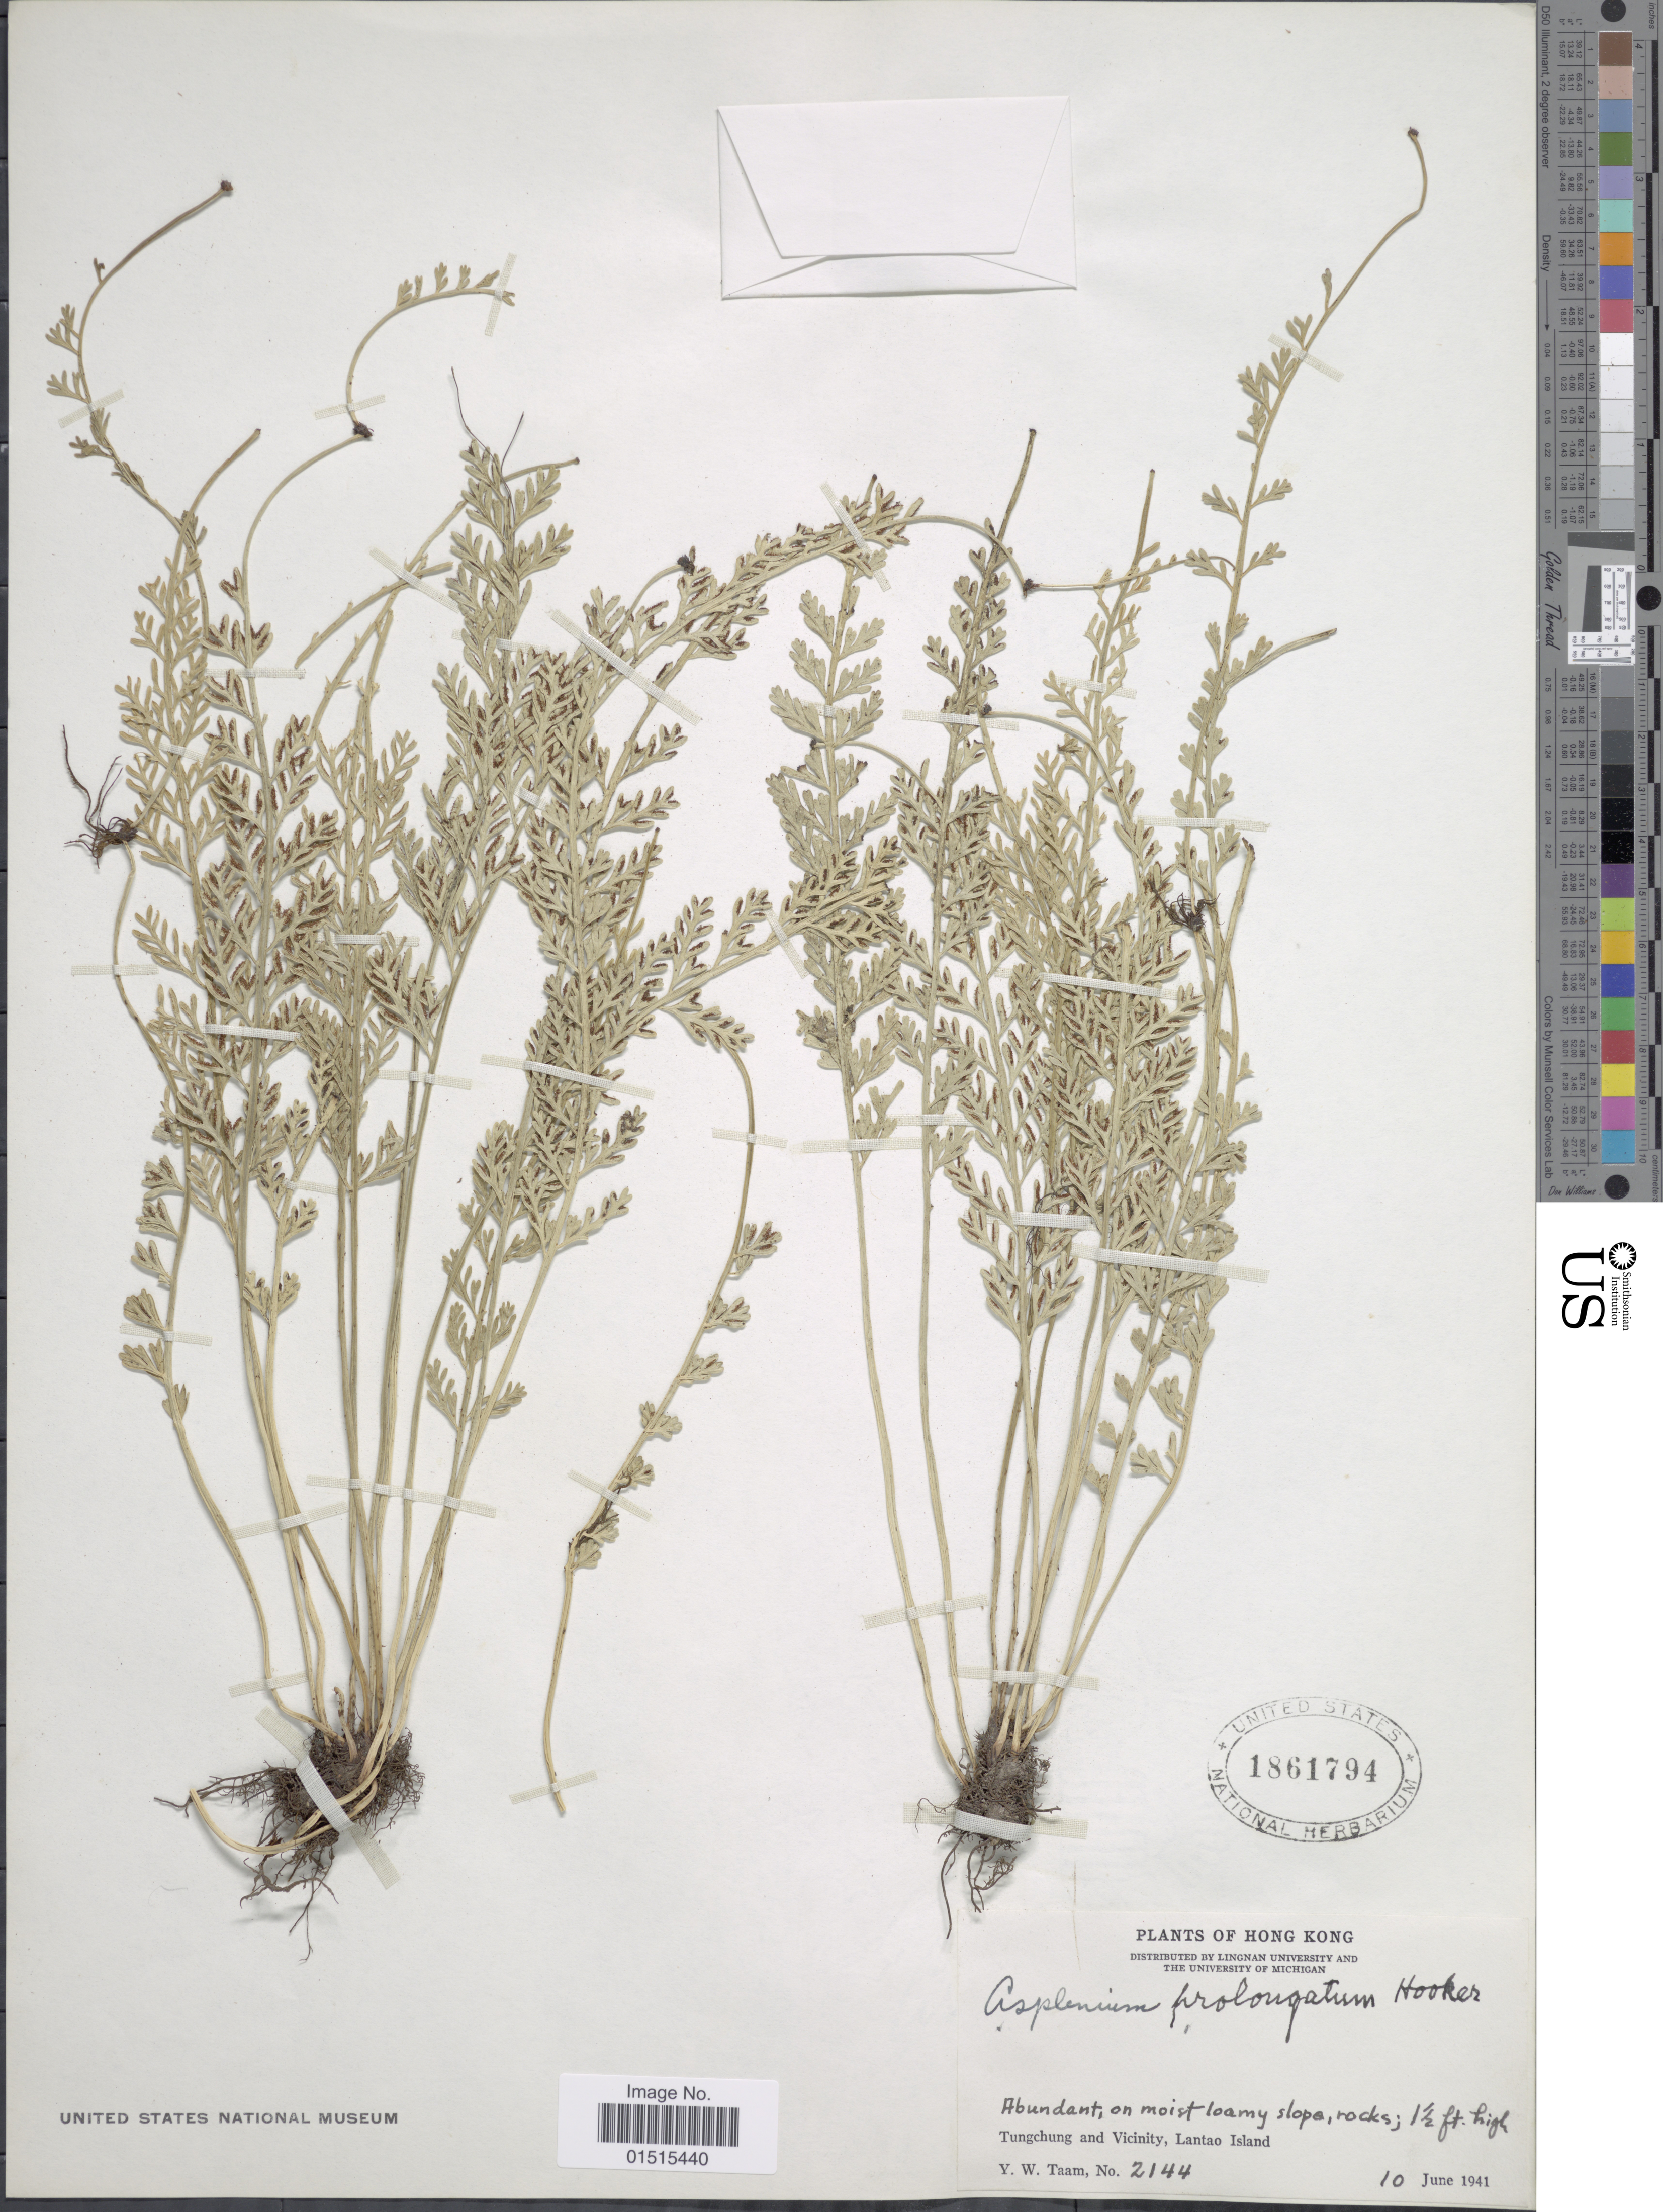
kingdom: Plantae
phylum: Tracheophyta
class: Polypodiopsida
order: Polypodiales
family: Aspleniaceae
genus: Asplenium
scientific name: Asplenium prolongatum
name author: Hook.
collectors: Y. W. Taam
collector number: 2144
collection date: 1941-06-10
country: China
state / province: Hong Kong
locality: Tungchung and Vicinity, Lantao Island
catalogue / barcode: US 1861794